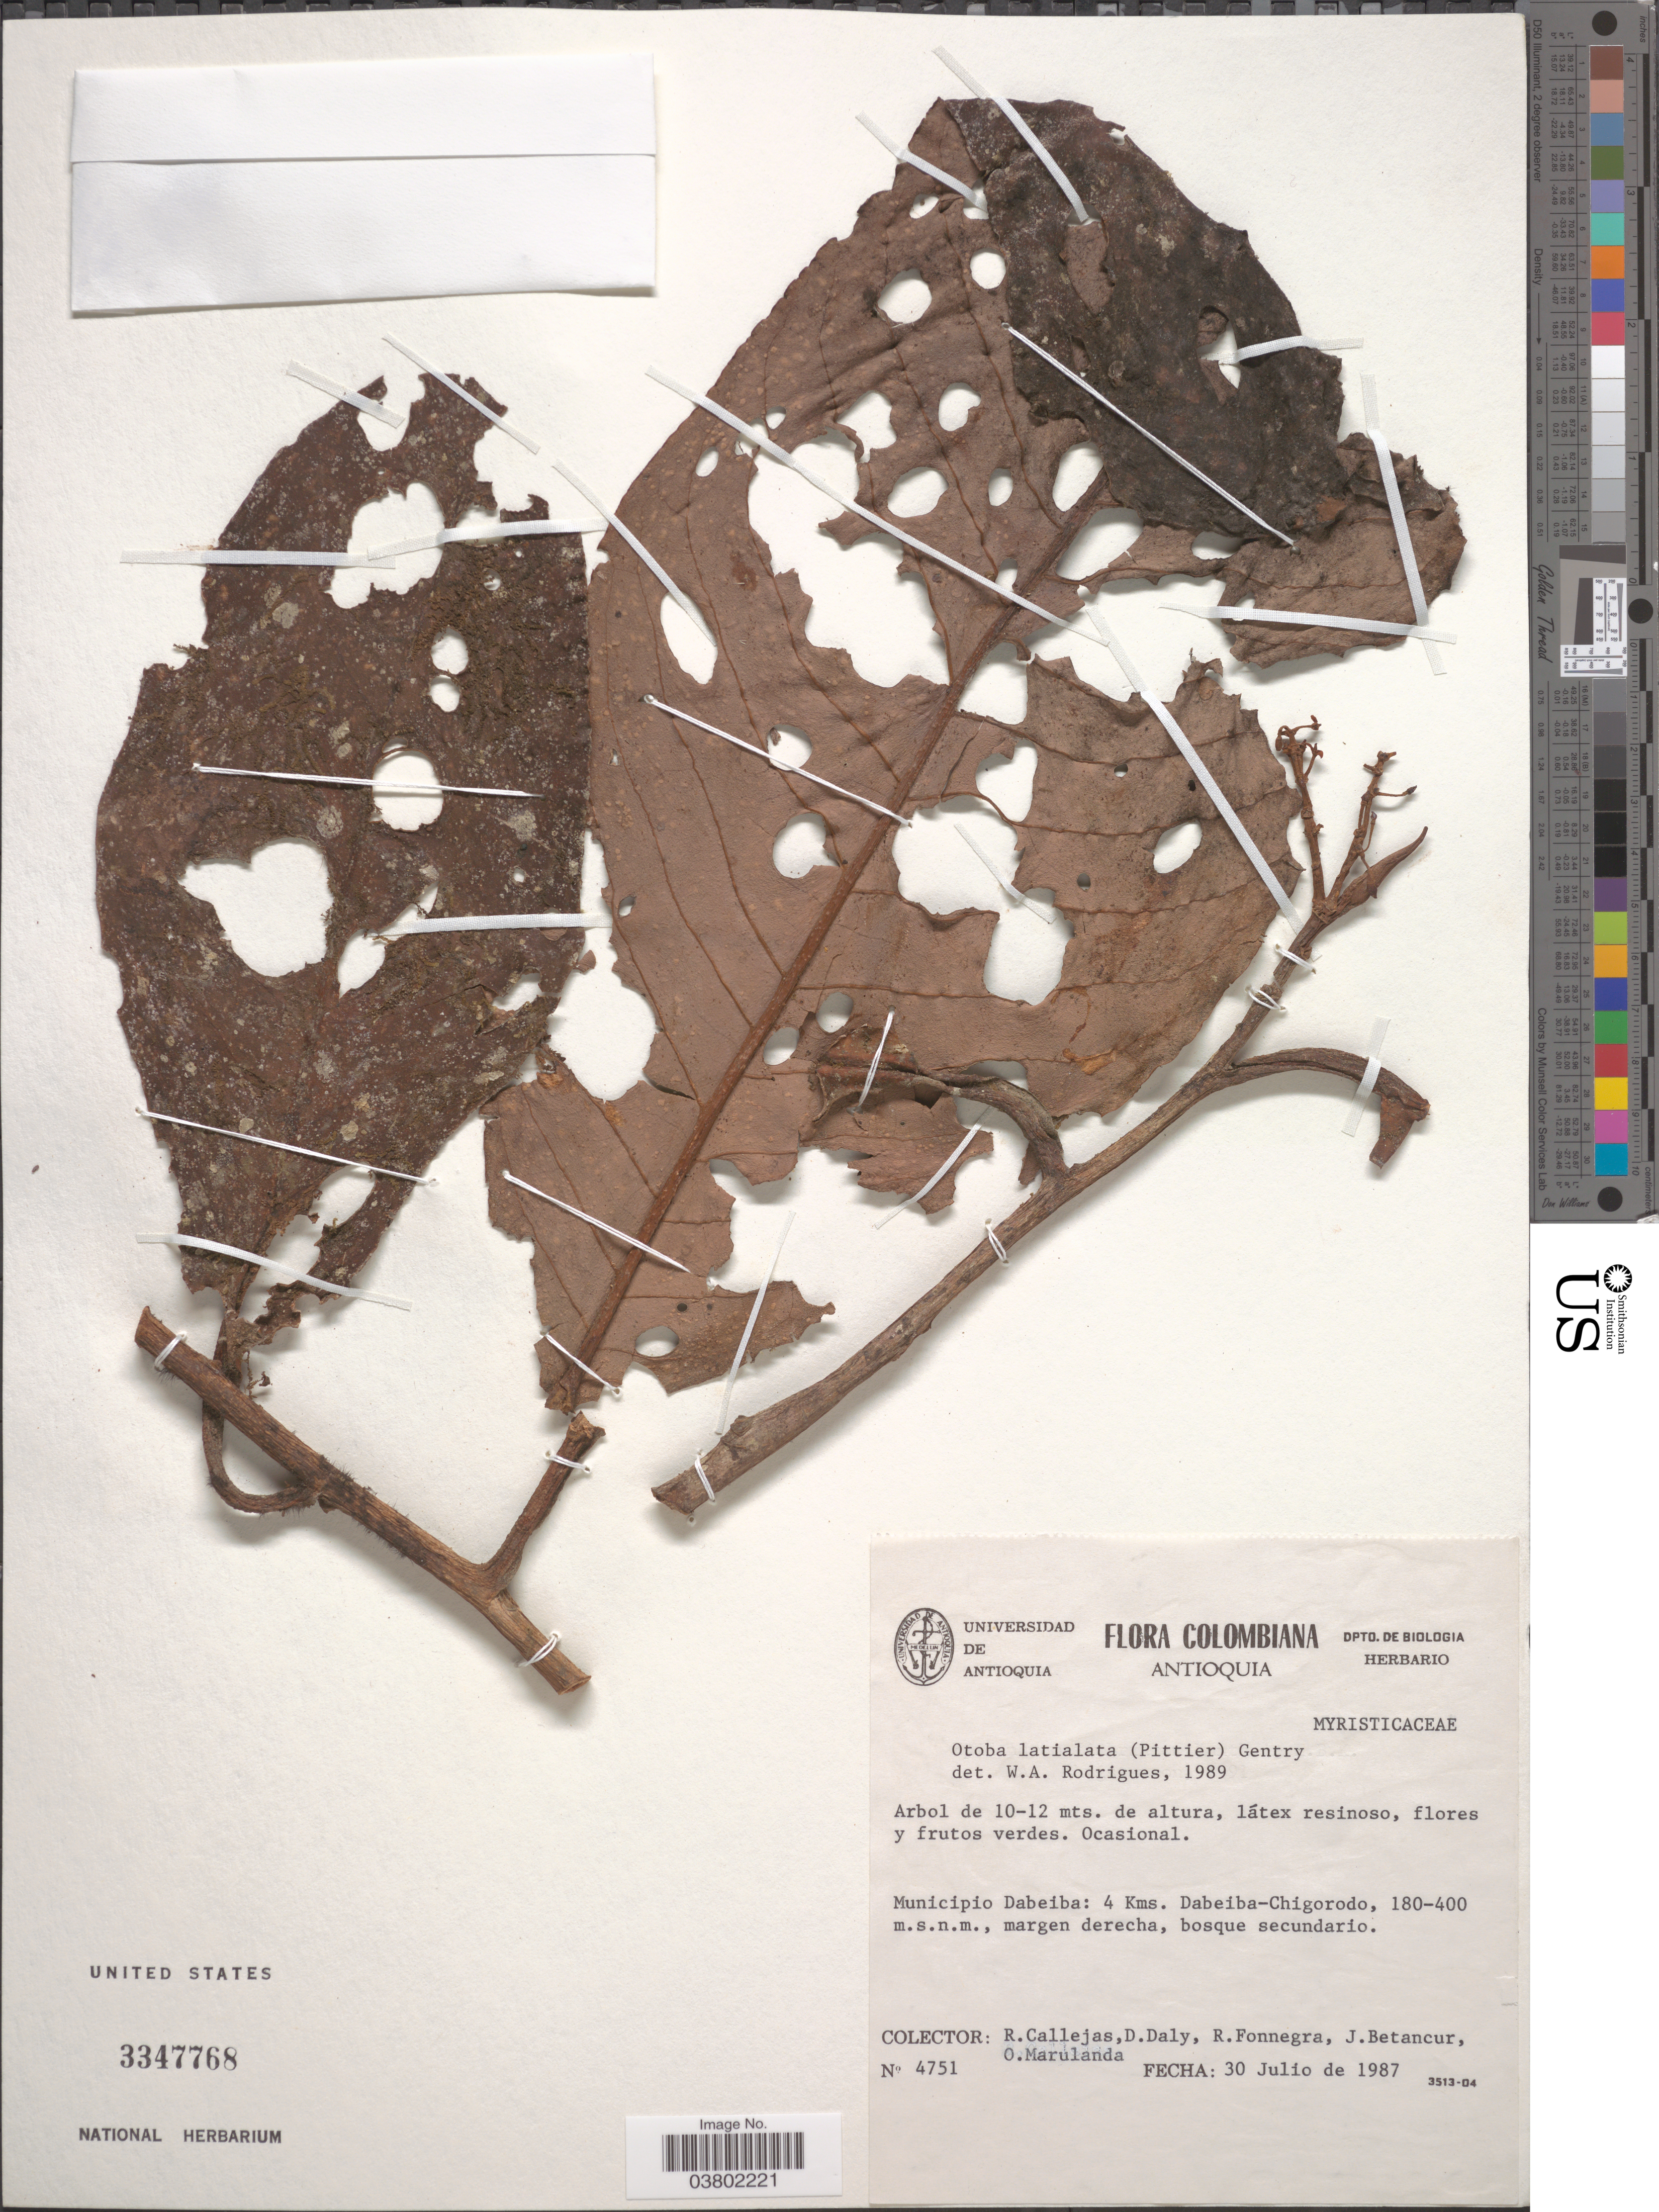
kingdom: Plantae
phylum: Tracheophyta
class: Magnoliopsida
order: Magnoliales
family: Myristicaceae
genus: Otoba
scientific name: Otoba latialata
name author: (Pittier) A.H. Gentry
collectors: R. Callejas, D. C. Daly, R. Fonnegra G., J. Betancur & O. Marulanda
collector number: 4751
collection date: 1987-07-30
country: Colombia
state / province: Antioquia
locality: Municipio Dabeida: 4 Kms. Dabeida-Chigorodo.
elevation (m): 180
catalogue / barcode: US 3347768